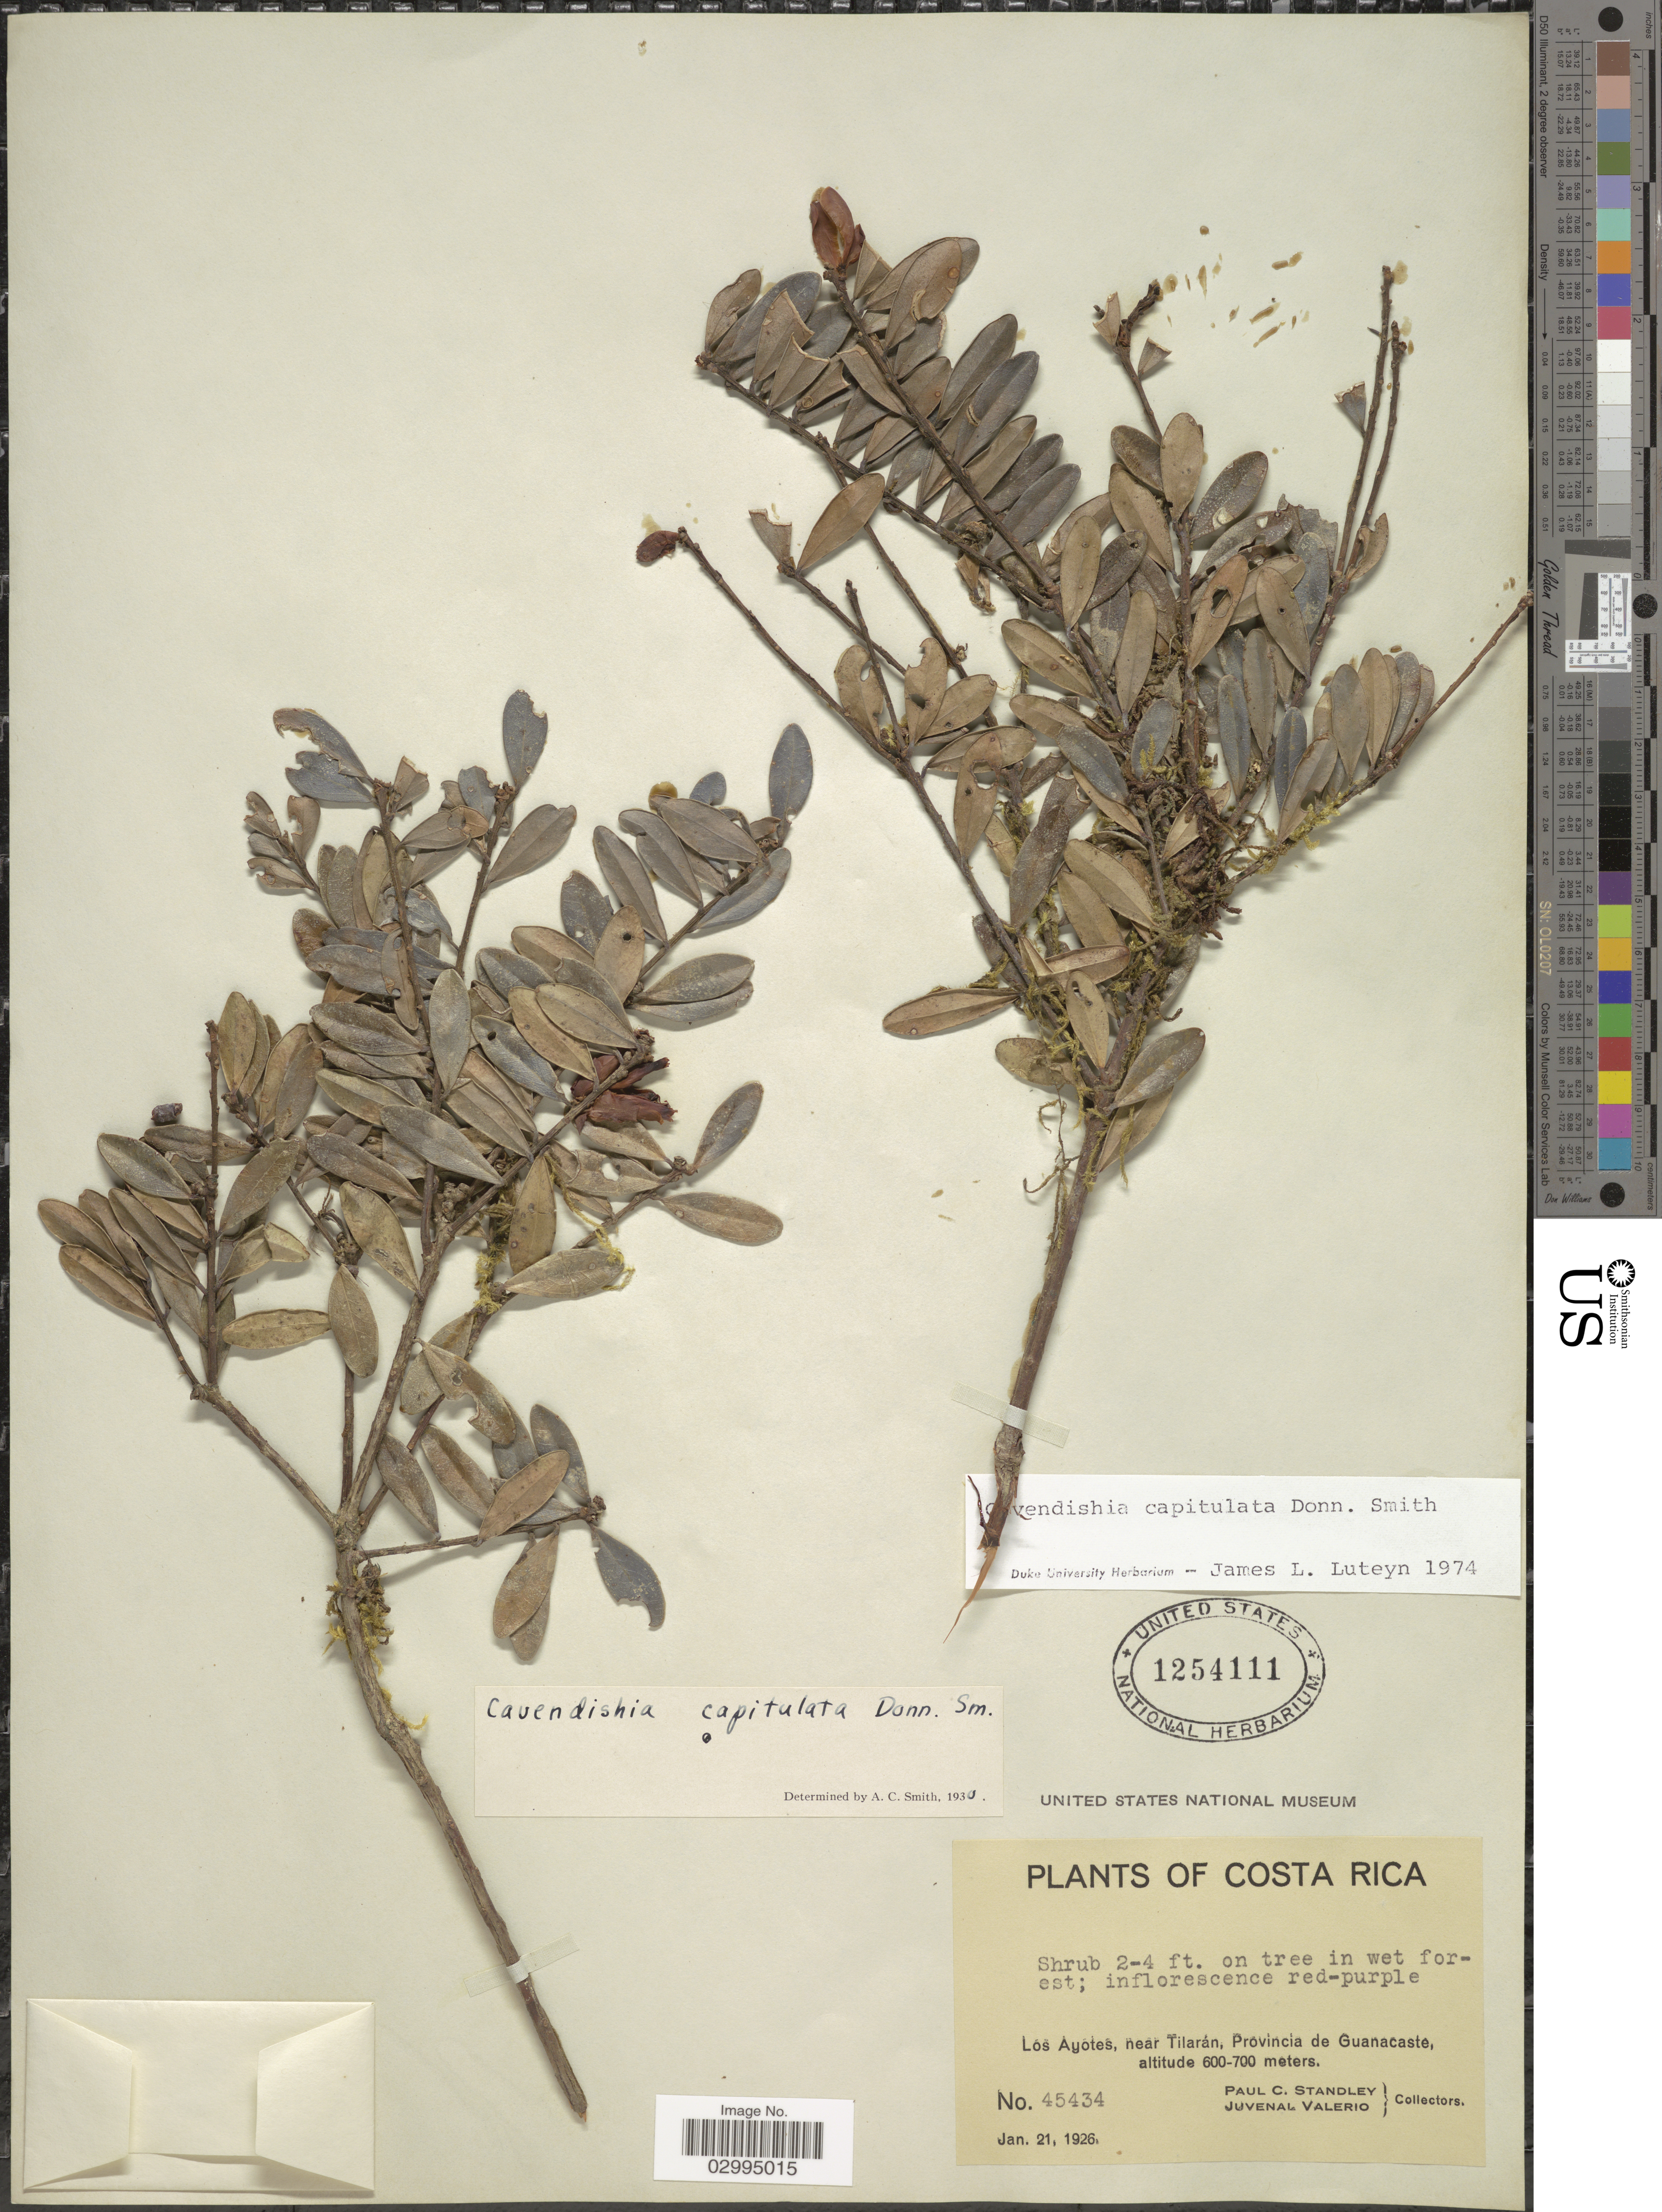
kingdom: Plantae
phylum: Tracheophyta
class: Magnoliopsida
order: Ericales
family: Ericaceae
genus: Cavendishia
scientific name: Cavendishia capitulata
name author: Donn. Sm.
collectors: P. C. Standley & J. Valerio R.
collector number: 45434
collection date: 1926-01-21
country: Costa Rica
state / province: Guanacaste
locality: Los Ayotes, near Tilarán, Provincia de Guanacaste.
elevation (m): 600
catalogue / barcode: US 1254111